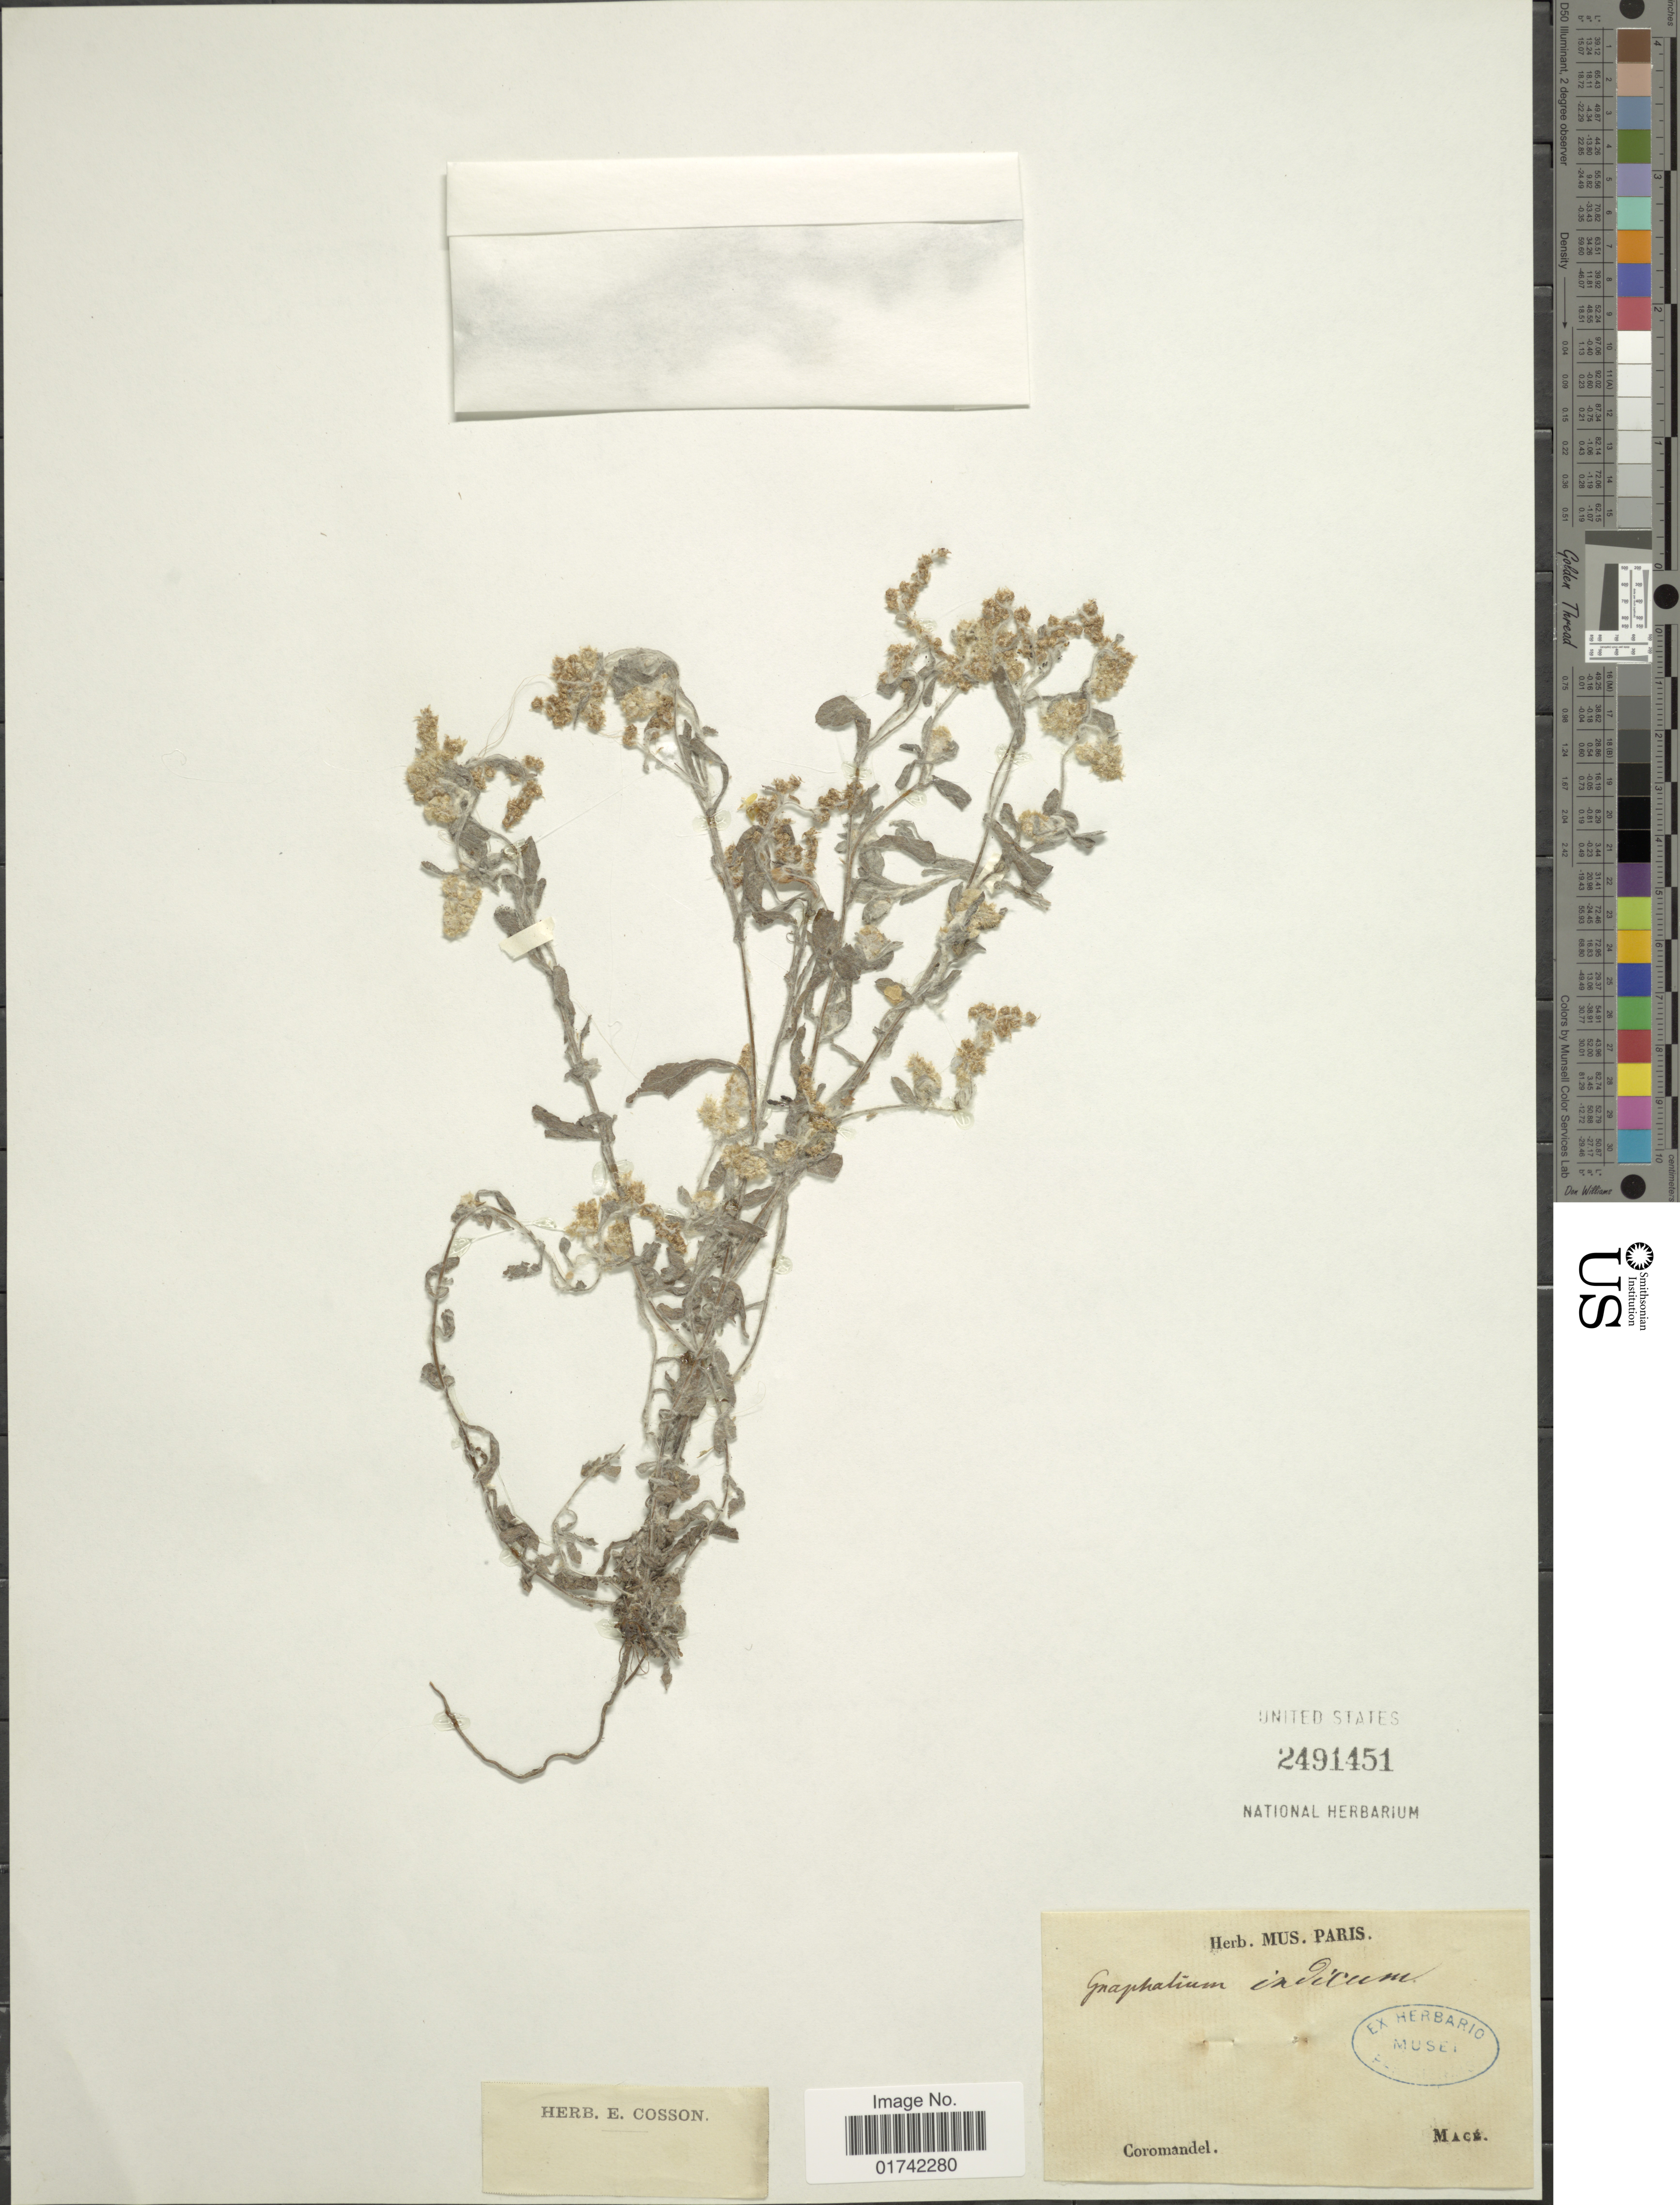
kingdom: Plantae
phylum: Tracheophyta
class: Magnoliopsida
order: Asterales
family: Asteraceae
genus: Helichrysum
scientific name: Helichrysum indicum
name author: (L.) Grierson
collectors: ex herb. Mus. Paris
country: India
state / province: Tamil Nadu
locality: Coromandel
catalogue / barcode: US 2491451